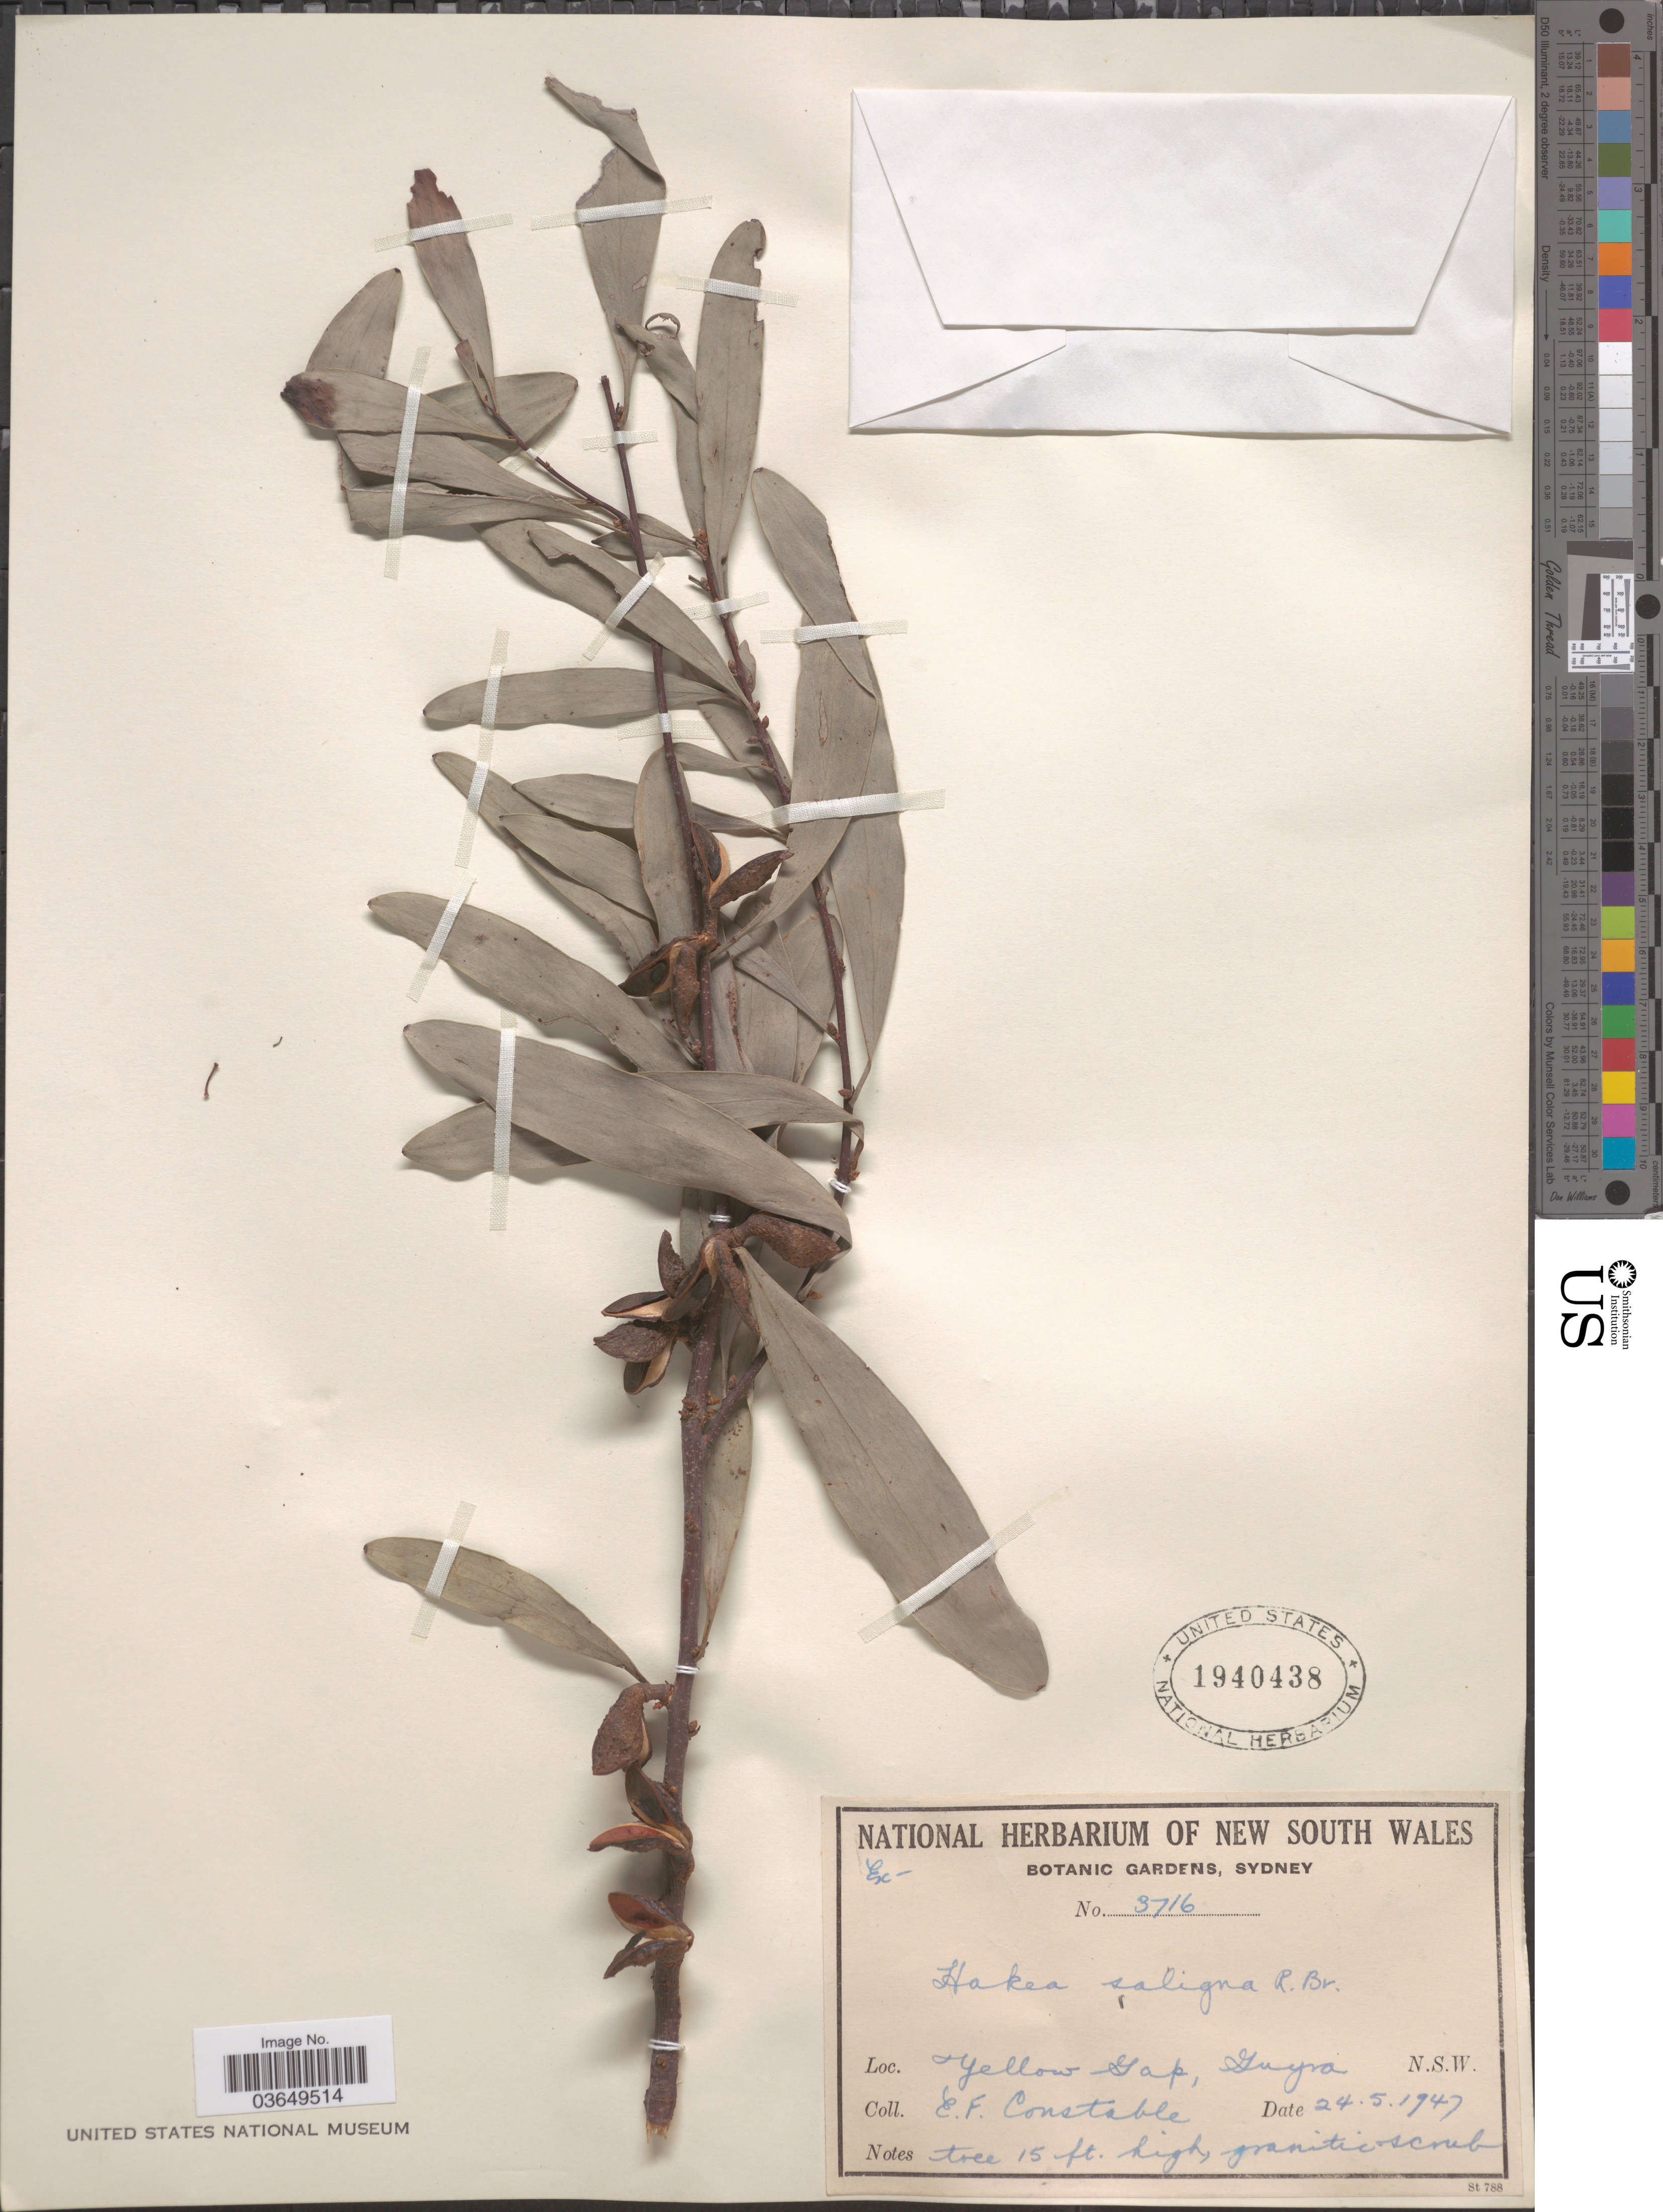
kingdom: Plantae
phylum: Tracheophyta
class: Magnoliopsida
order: Proteales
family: Proteaceae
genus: Hakea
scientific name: Hakea saligna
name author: (Andrews) Knight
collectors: E. F. Constable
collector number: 3716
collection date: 1947-05-24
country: Australia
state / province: New South Wales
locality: Yellow Gap, Guyra.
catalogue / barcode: US 1940438